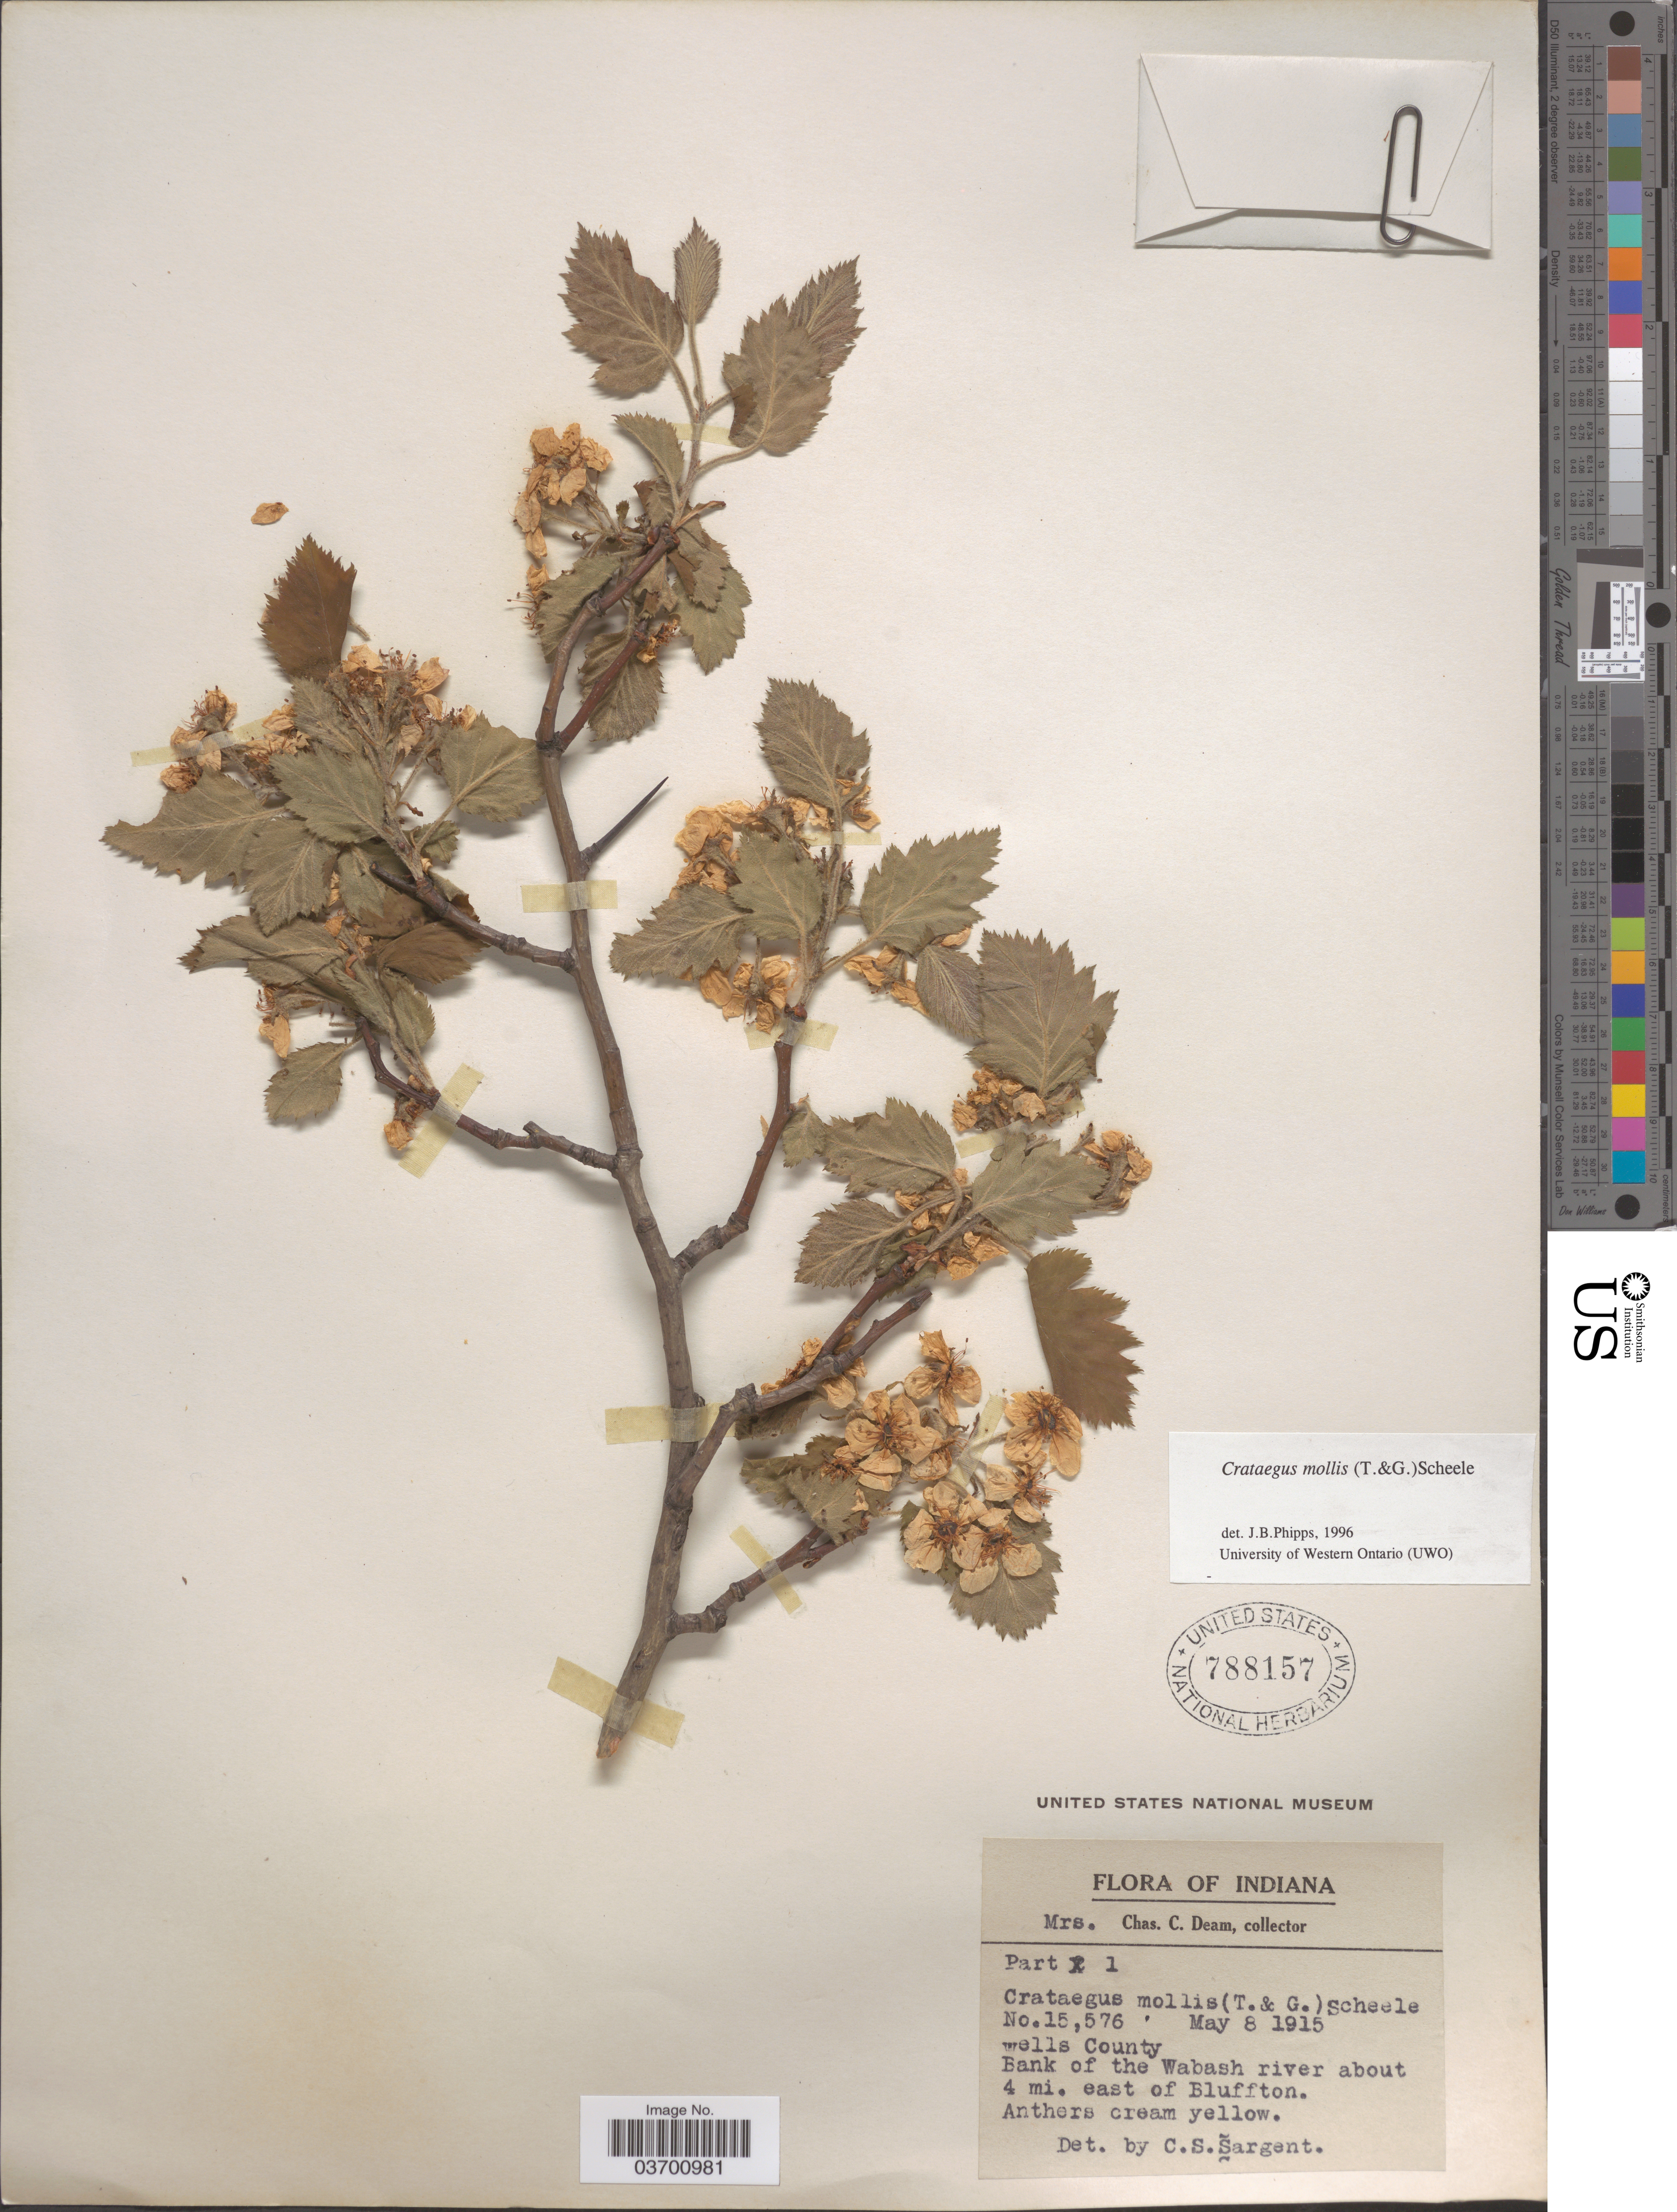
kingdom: Plantae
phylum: Tracheophyta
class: Magnoliopsida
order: Rosales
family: Rosaceae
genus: Crataegus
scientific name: Crataegus mollis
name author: (Torr. & A. Gray) Scheele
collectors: C. Deam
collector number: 15576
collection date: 1915-05-08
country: United States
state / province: Indiana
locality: Wells County. Bank of the Wabash river about 4 mi. east of Bluffton.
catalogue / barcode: US 788157